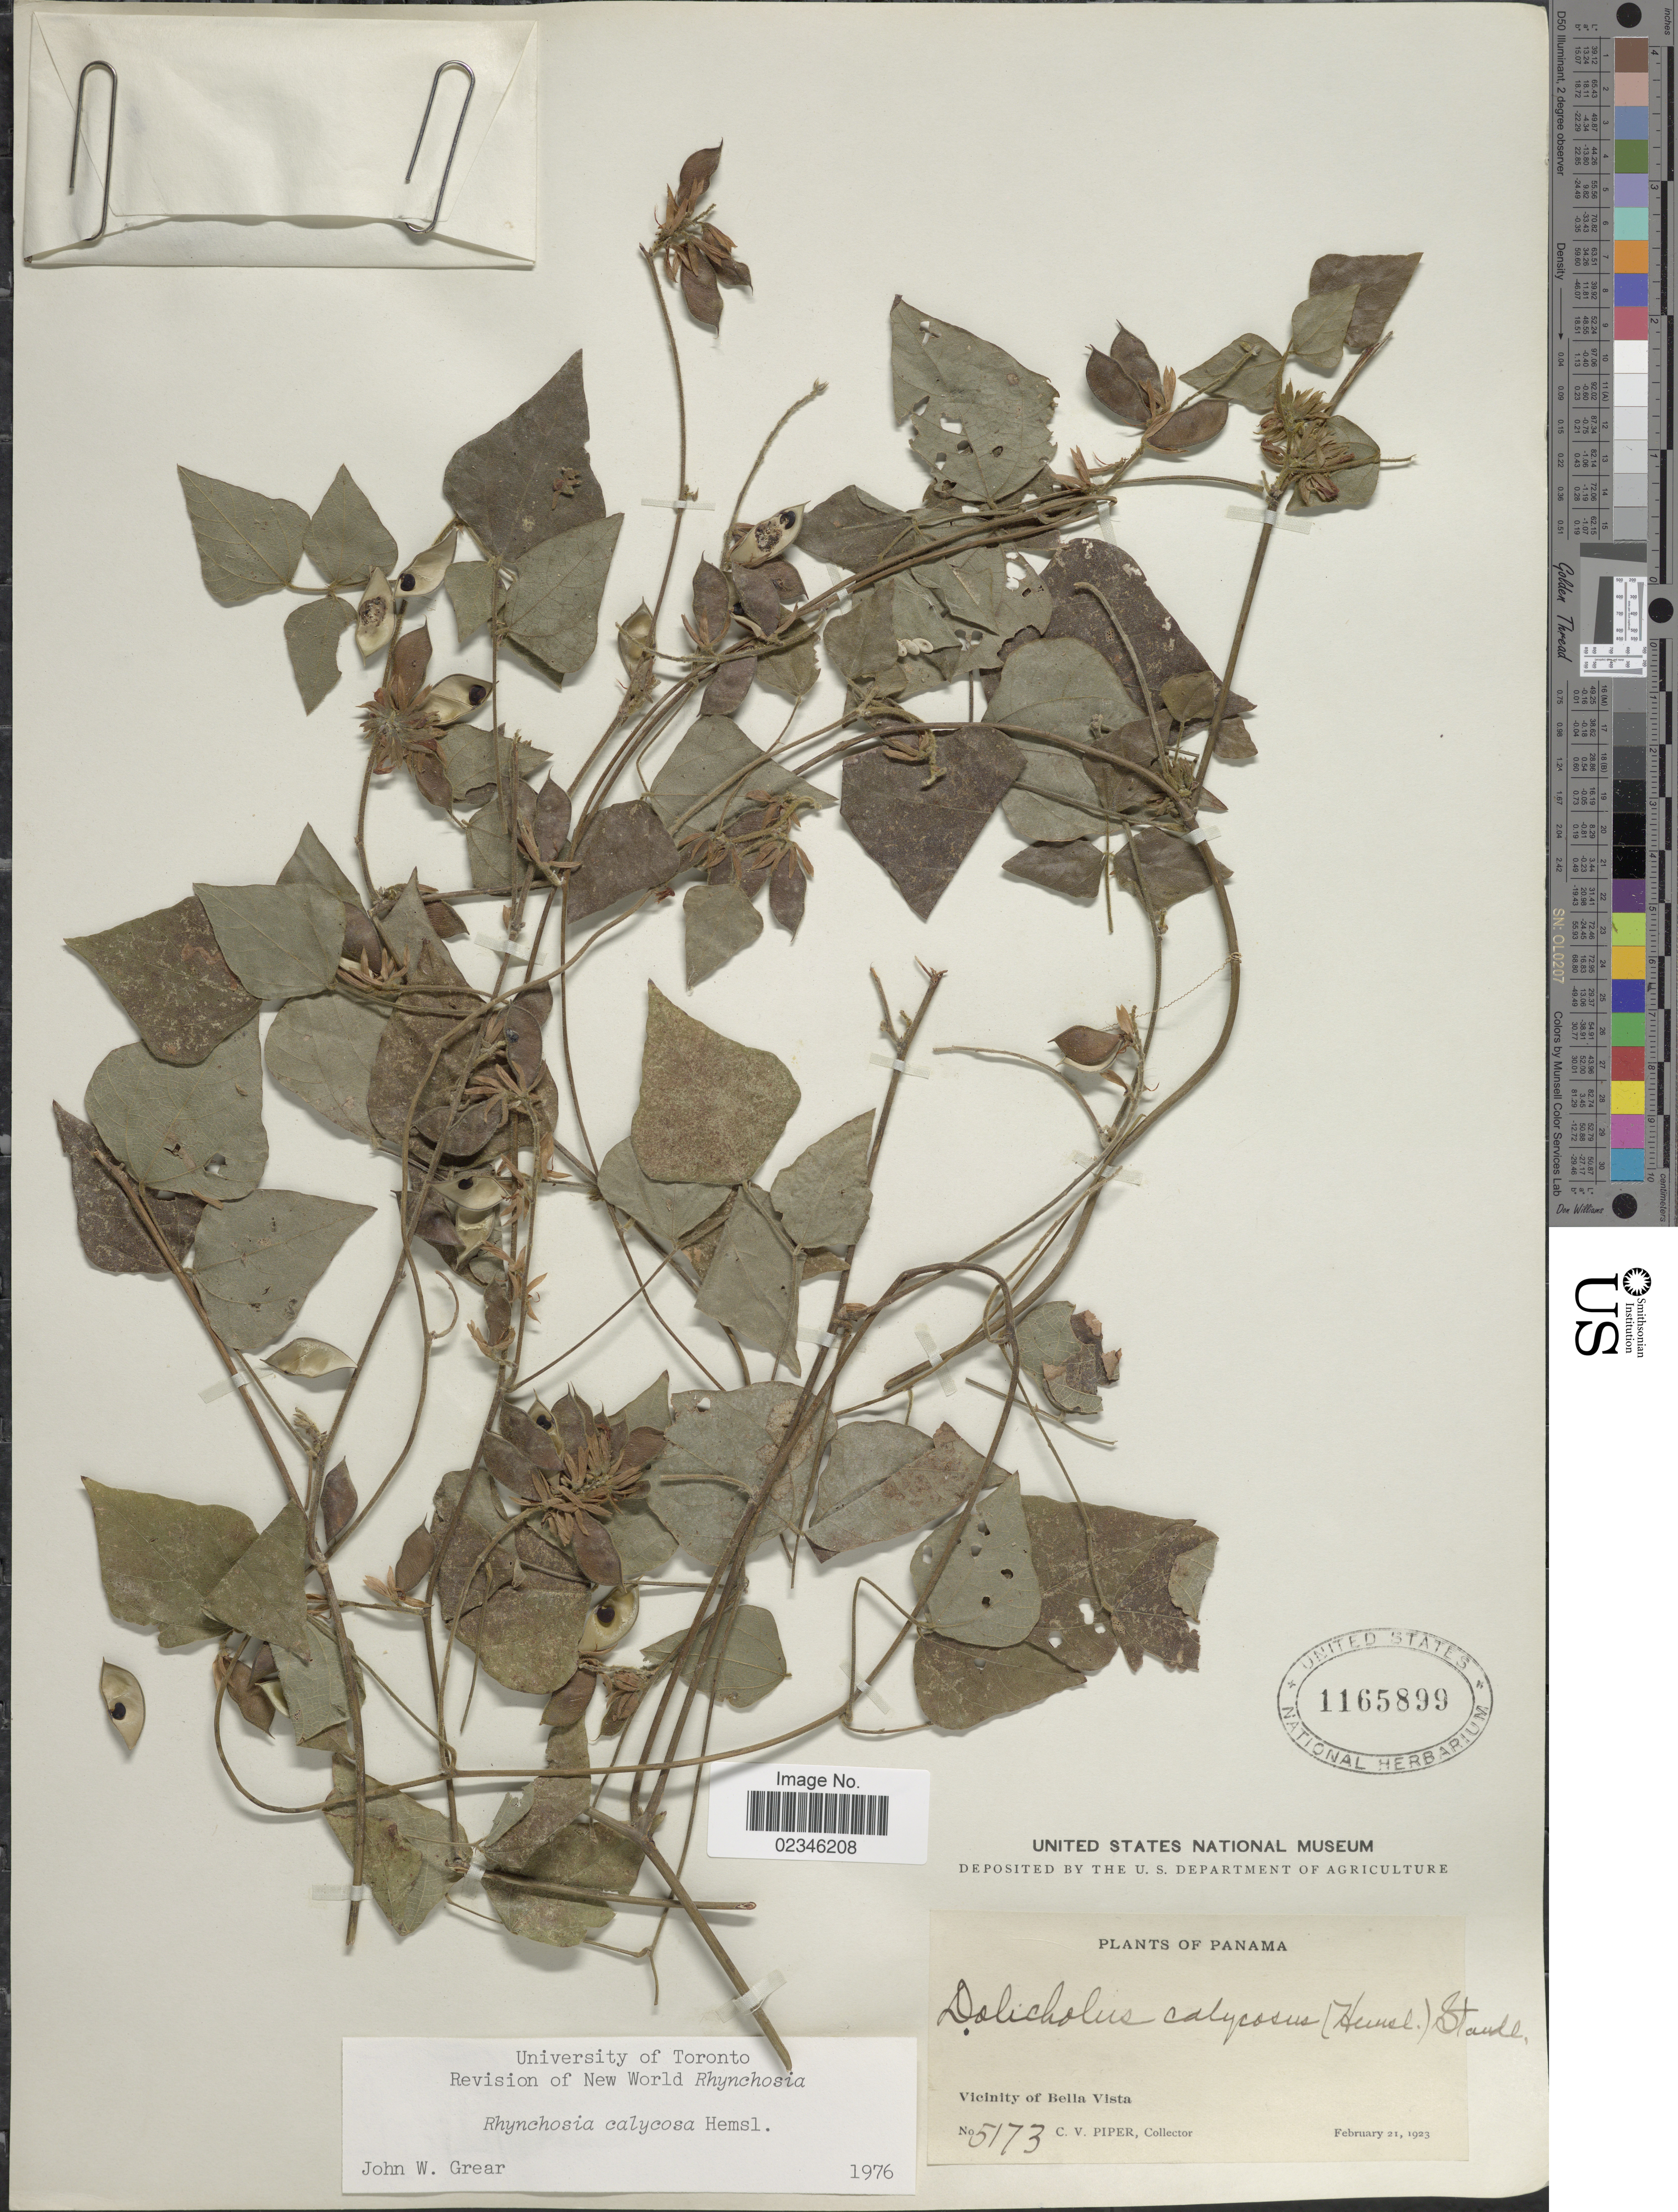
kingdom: Plantae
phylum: Tracheophyta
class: Magnoliopsida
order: Fabales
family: Fabaceae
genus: Rhynchosia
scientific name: Rhynchosia calycosa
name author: Hemsl.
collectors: C. V. Piper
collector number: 5173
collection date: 1923-02-21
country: Panama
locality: Vicinity of Bella Vista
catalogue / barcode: US 1165899